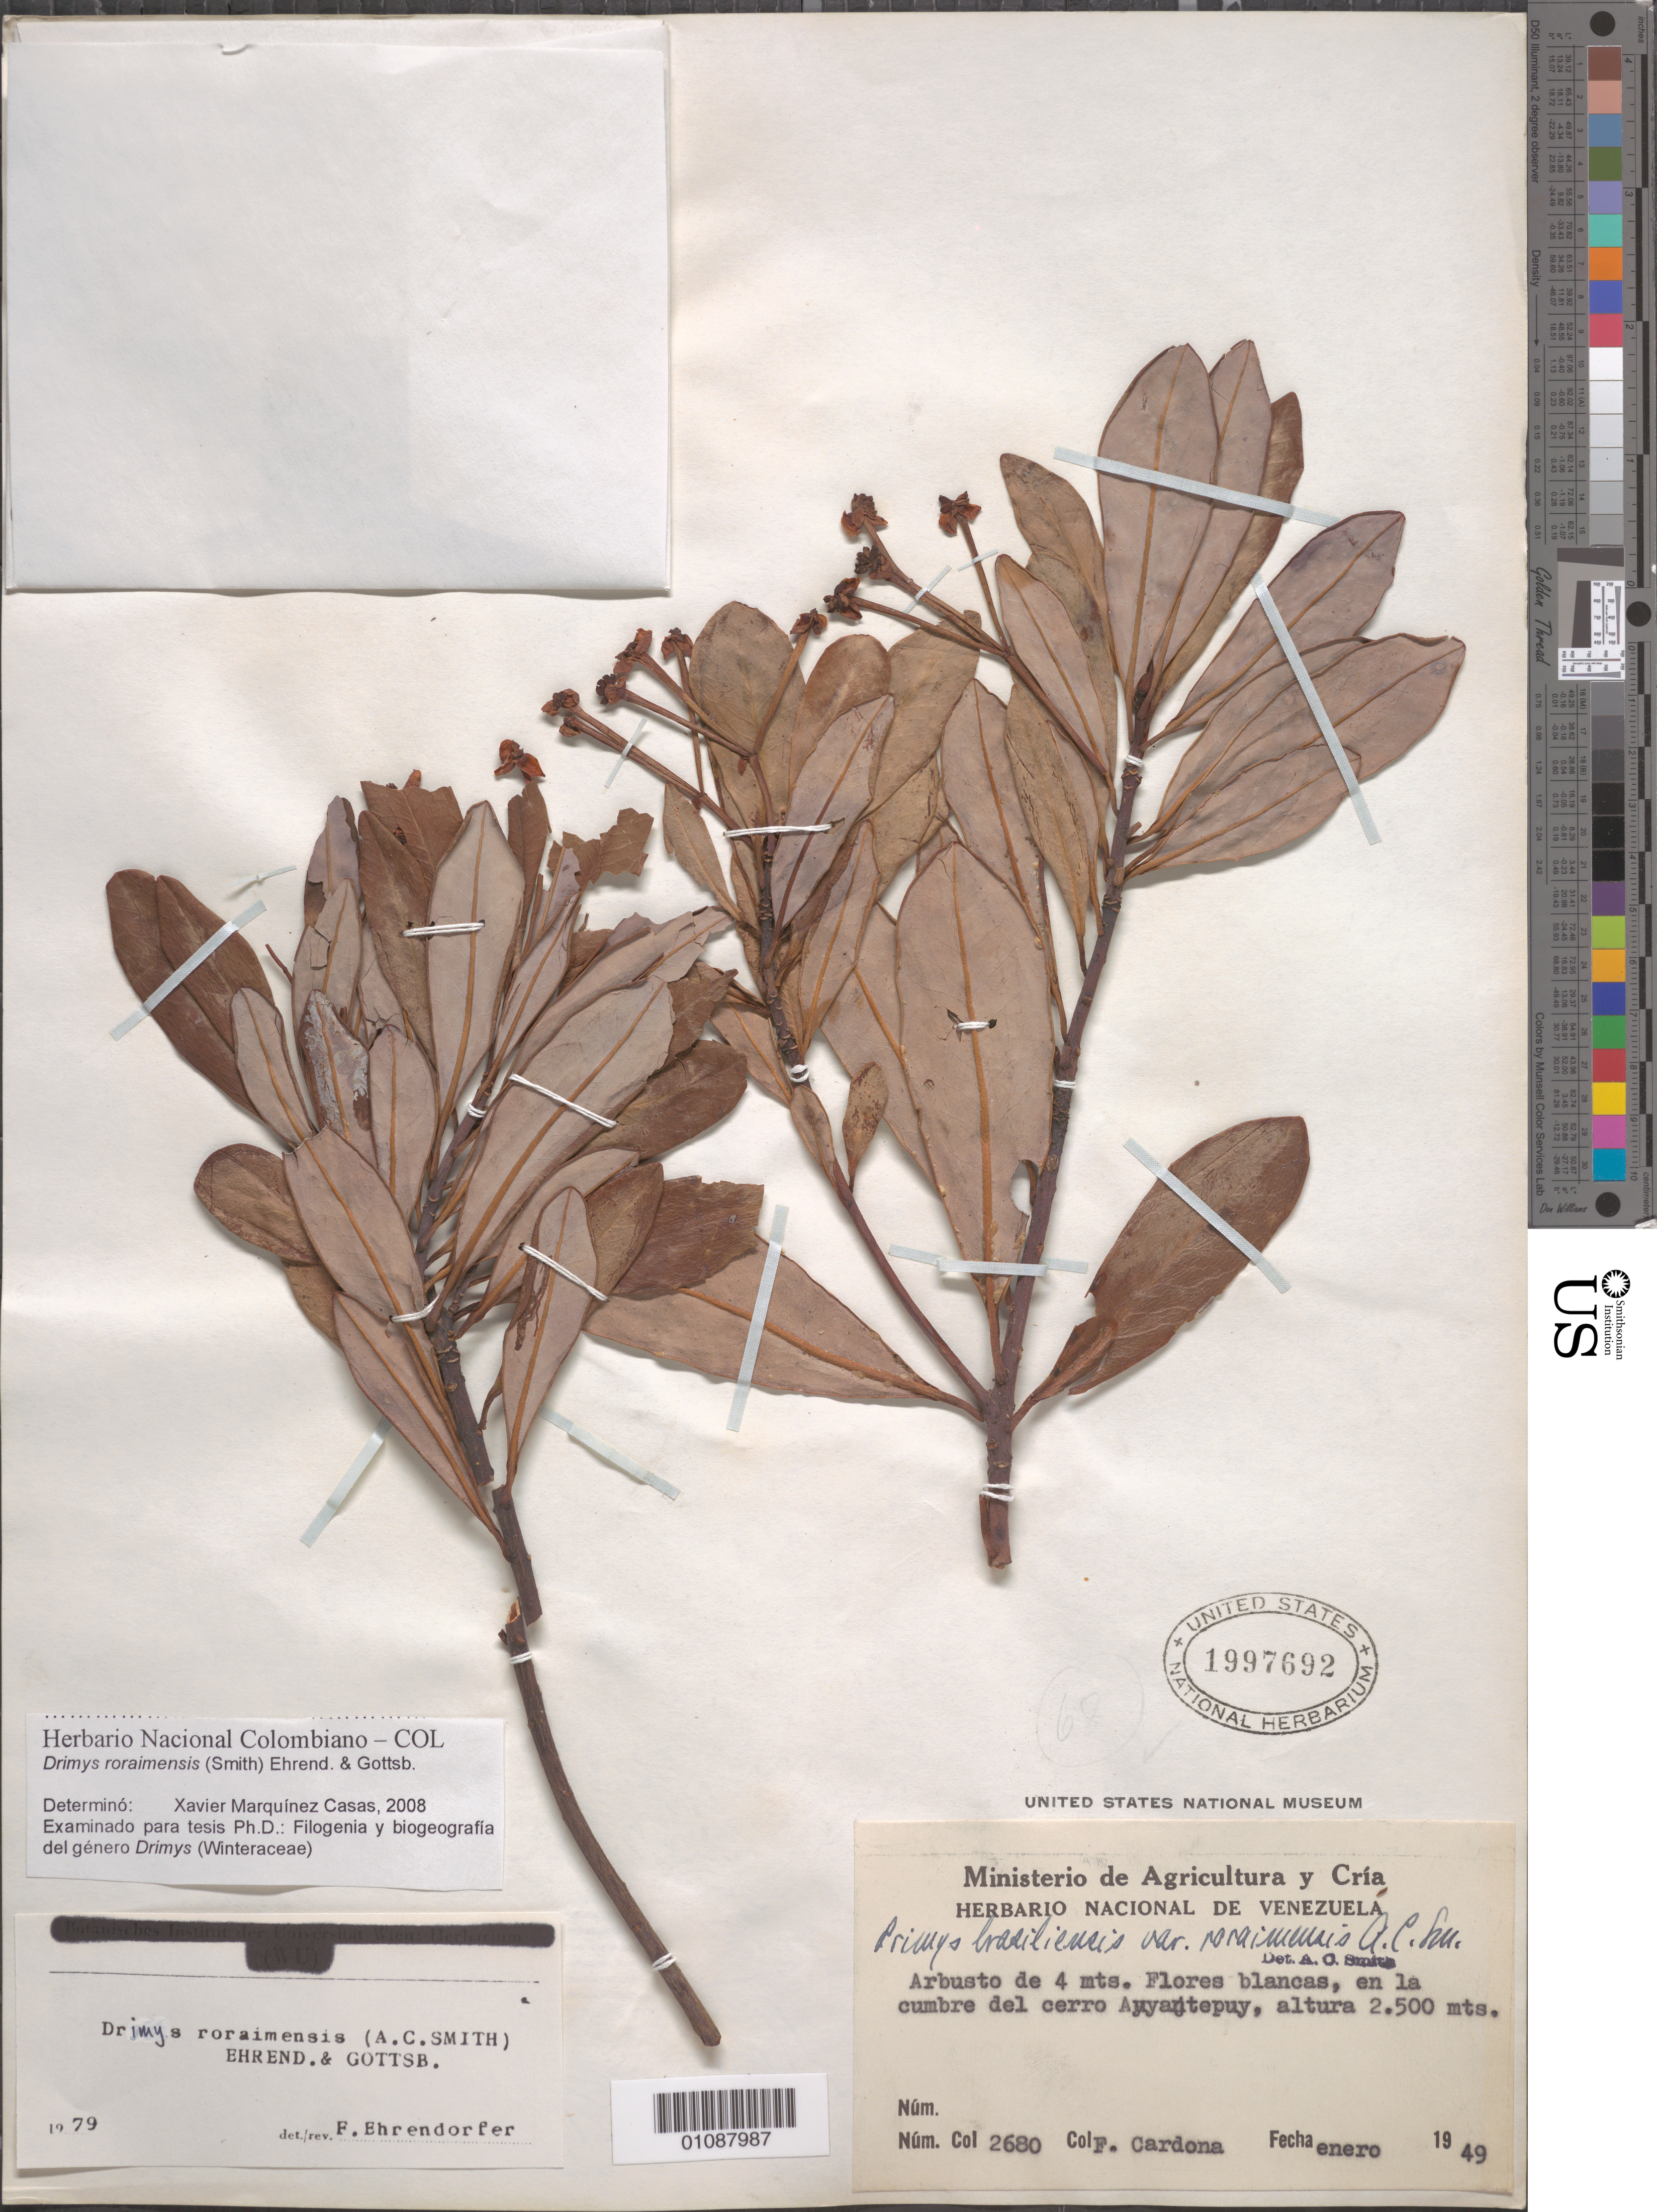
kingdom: Plantae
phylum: Tracheophyta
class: Magnoliopsida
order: Canellales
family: Winteraceae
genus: Drimys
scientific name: Drimys roraimensis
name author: (A.C. Sm.) Ehrend. & Gottsb.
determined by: Marquínez Casas, X.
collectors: F. Cardona Puig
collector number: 2680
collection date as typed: Jan-49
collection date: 1949-01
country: Venezuela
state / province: Bolívar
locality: Cerro Auyantepuí, Alto Río Caroní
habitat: Cumbre del cerro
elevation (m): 2500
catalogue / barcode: US 1997692